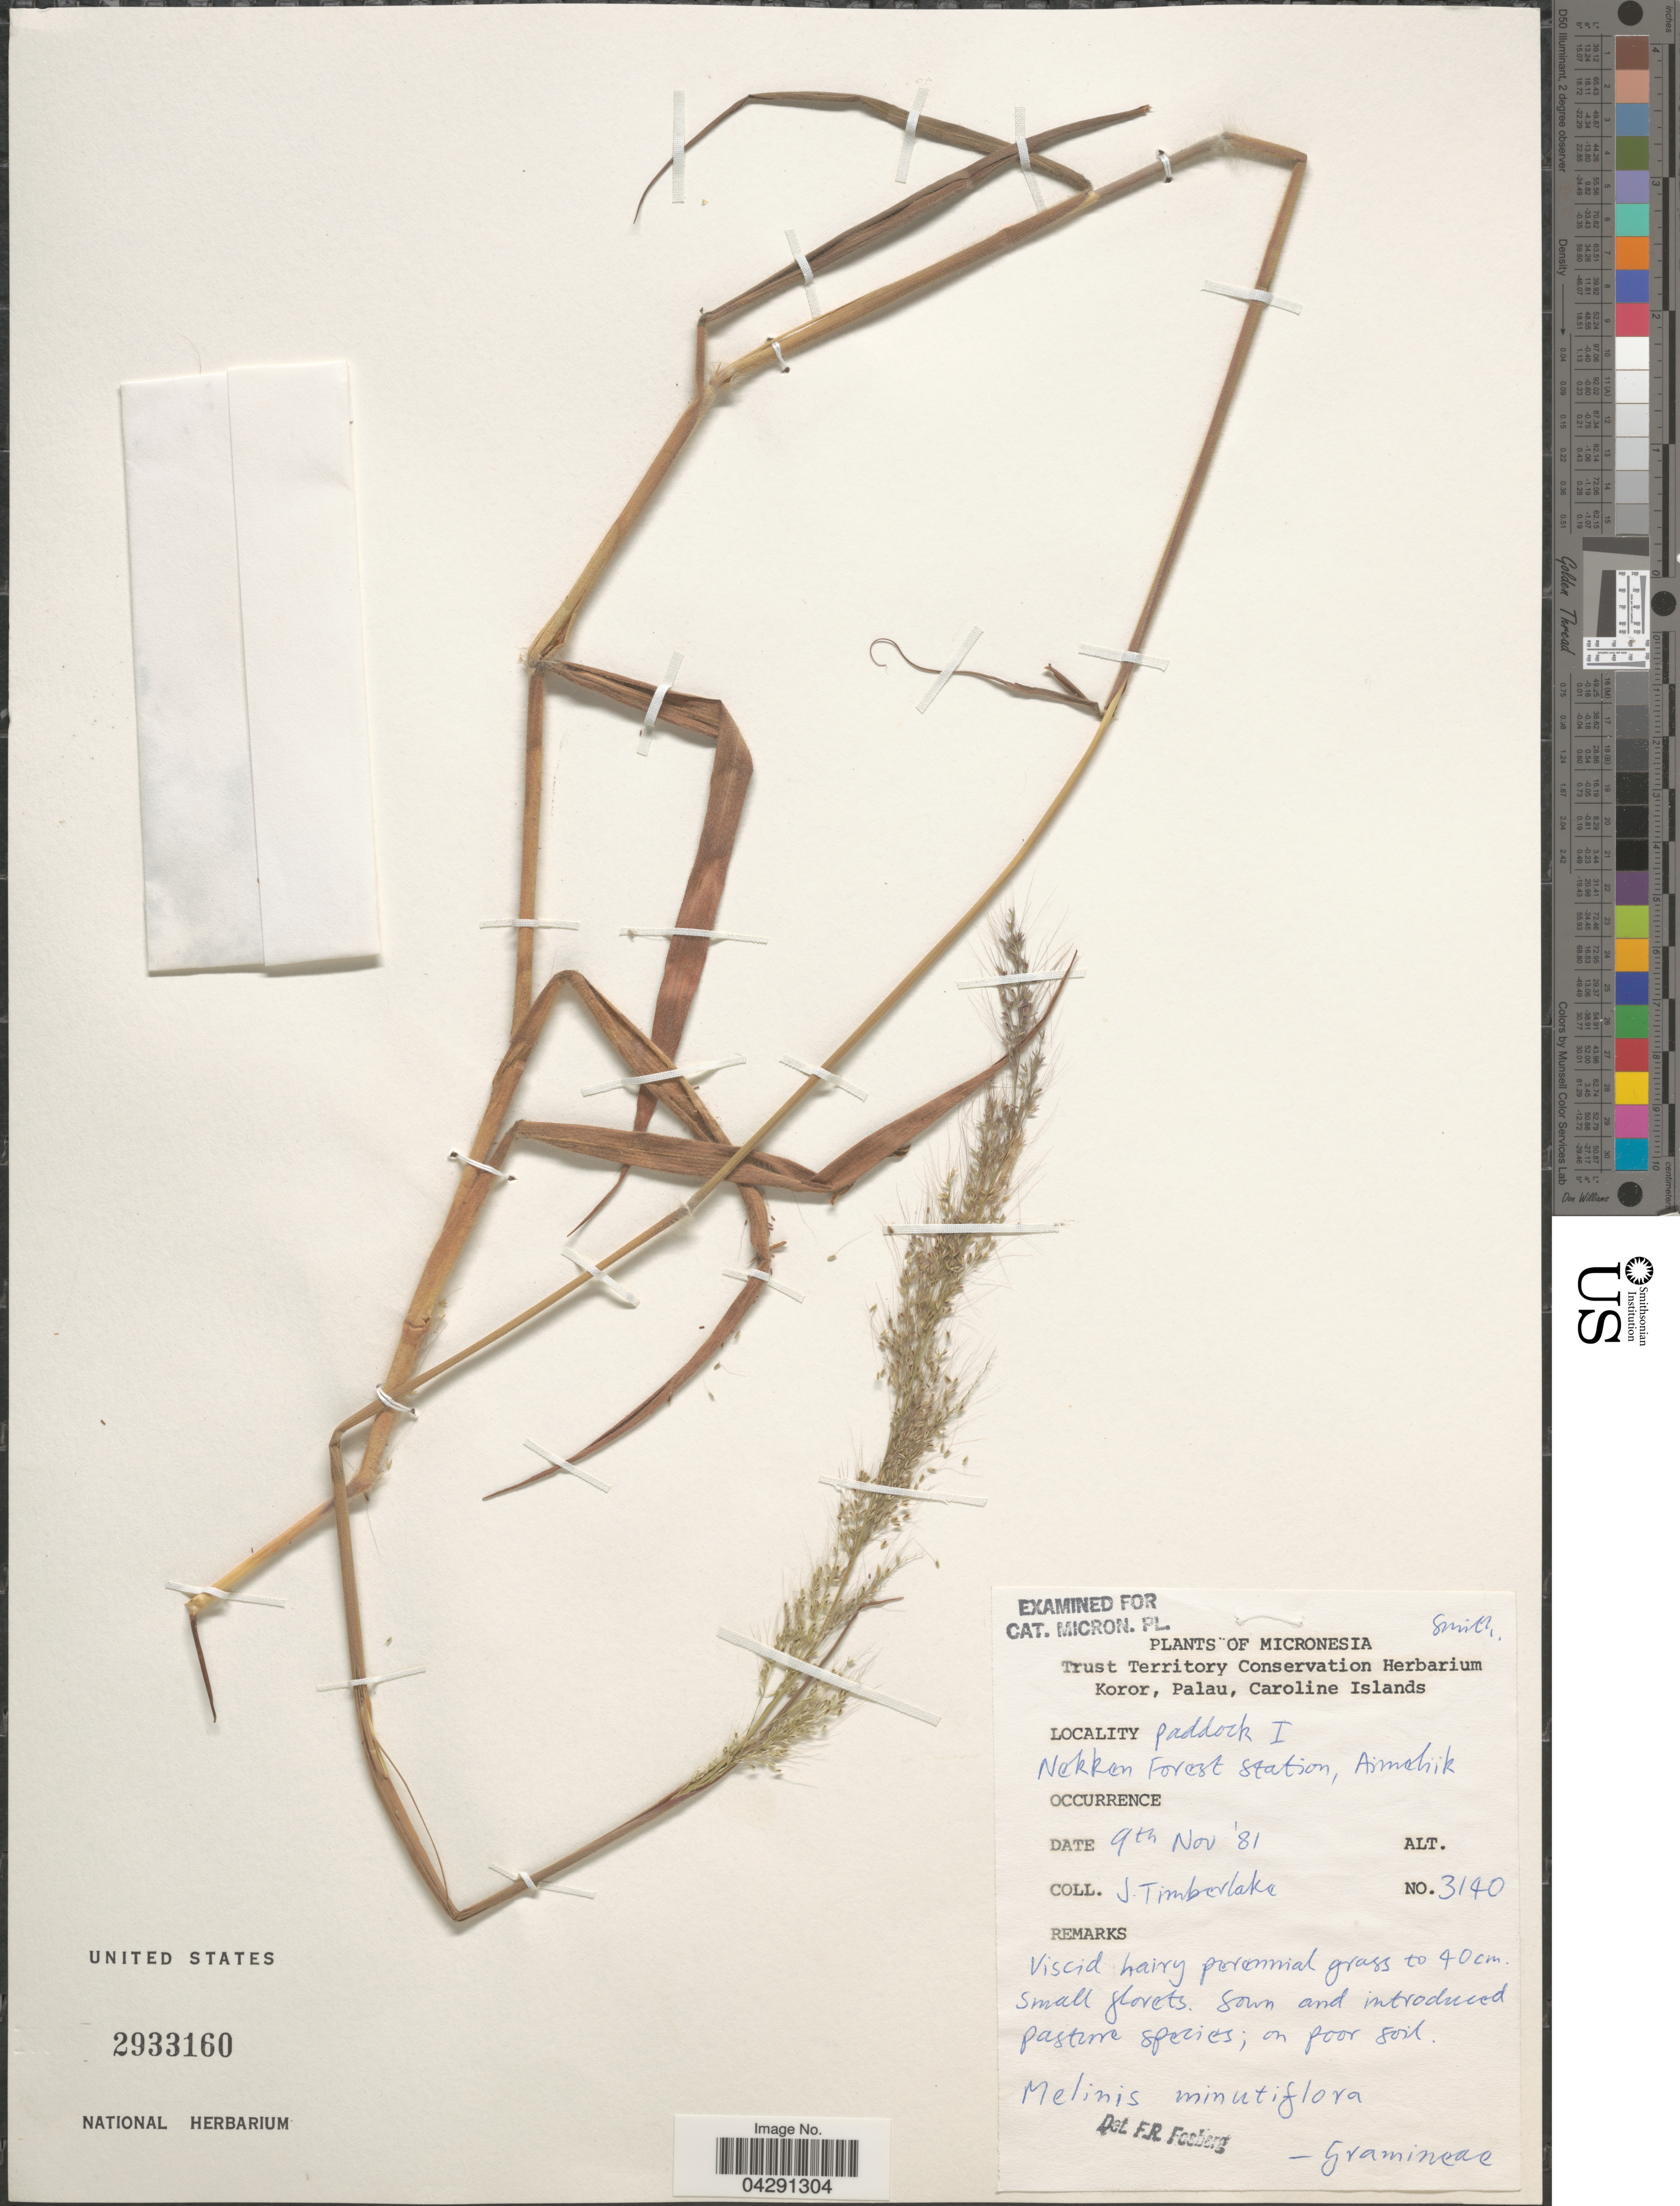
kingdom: Plantae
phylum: Tracheophyta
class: Liliopsida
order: Poales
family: Poaceae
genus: Melinis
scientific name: Melinis minutiflora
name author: P. Beauv.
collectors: J. Timberlake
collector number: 3140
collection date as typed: Transcribed d/m/y: 9/11/81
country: Palau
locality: Micronesia. Koror, Palau, Caroline Islands. Paddock I. Nekken Forest Station, Aimeliik.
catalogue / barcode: US 2933160